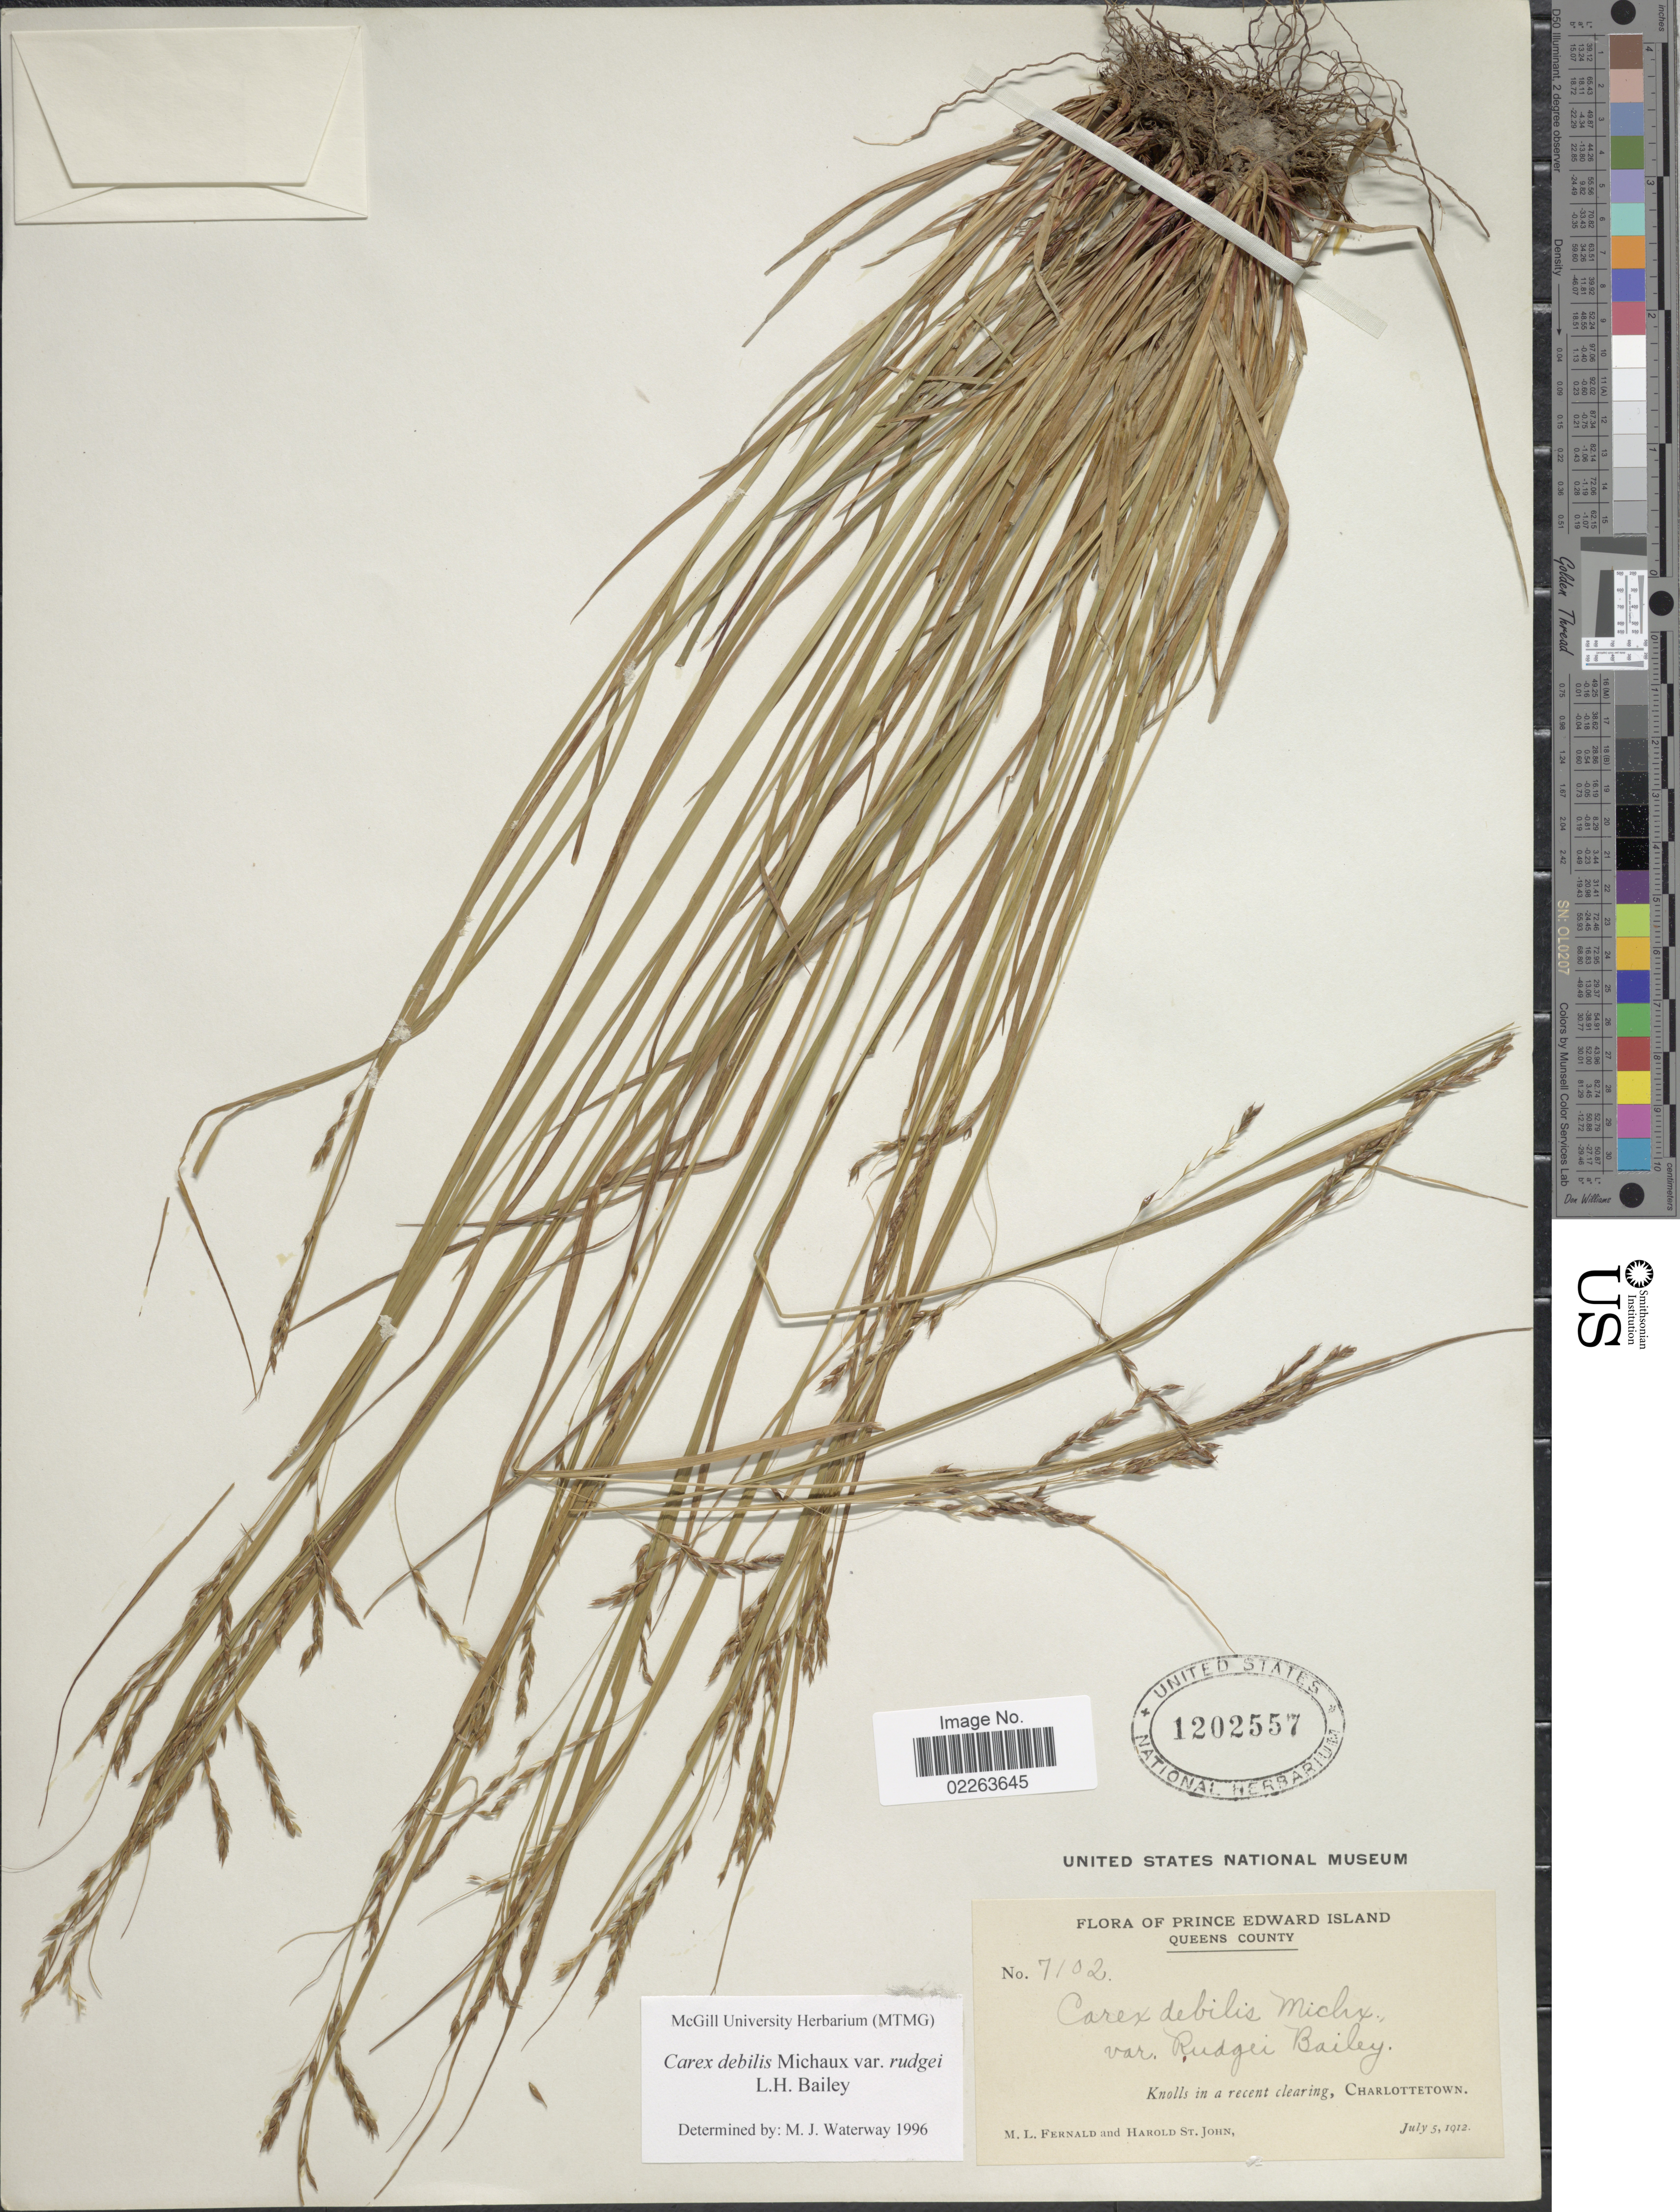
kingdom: Plantae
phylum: Tracheophyta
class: Liliopsida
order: Poales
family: Cyperaceae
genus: Carex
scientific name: Carex flexuosa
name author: Muhl. ex Willd.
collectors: M. L. Fernald & H. St. John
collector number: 7102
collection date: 1912-07-05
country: Canada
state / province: Prince Edward Island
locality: Queens County, Knolls in a recent clearing, Charlottetown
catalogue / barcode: US 1202557